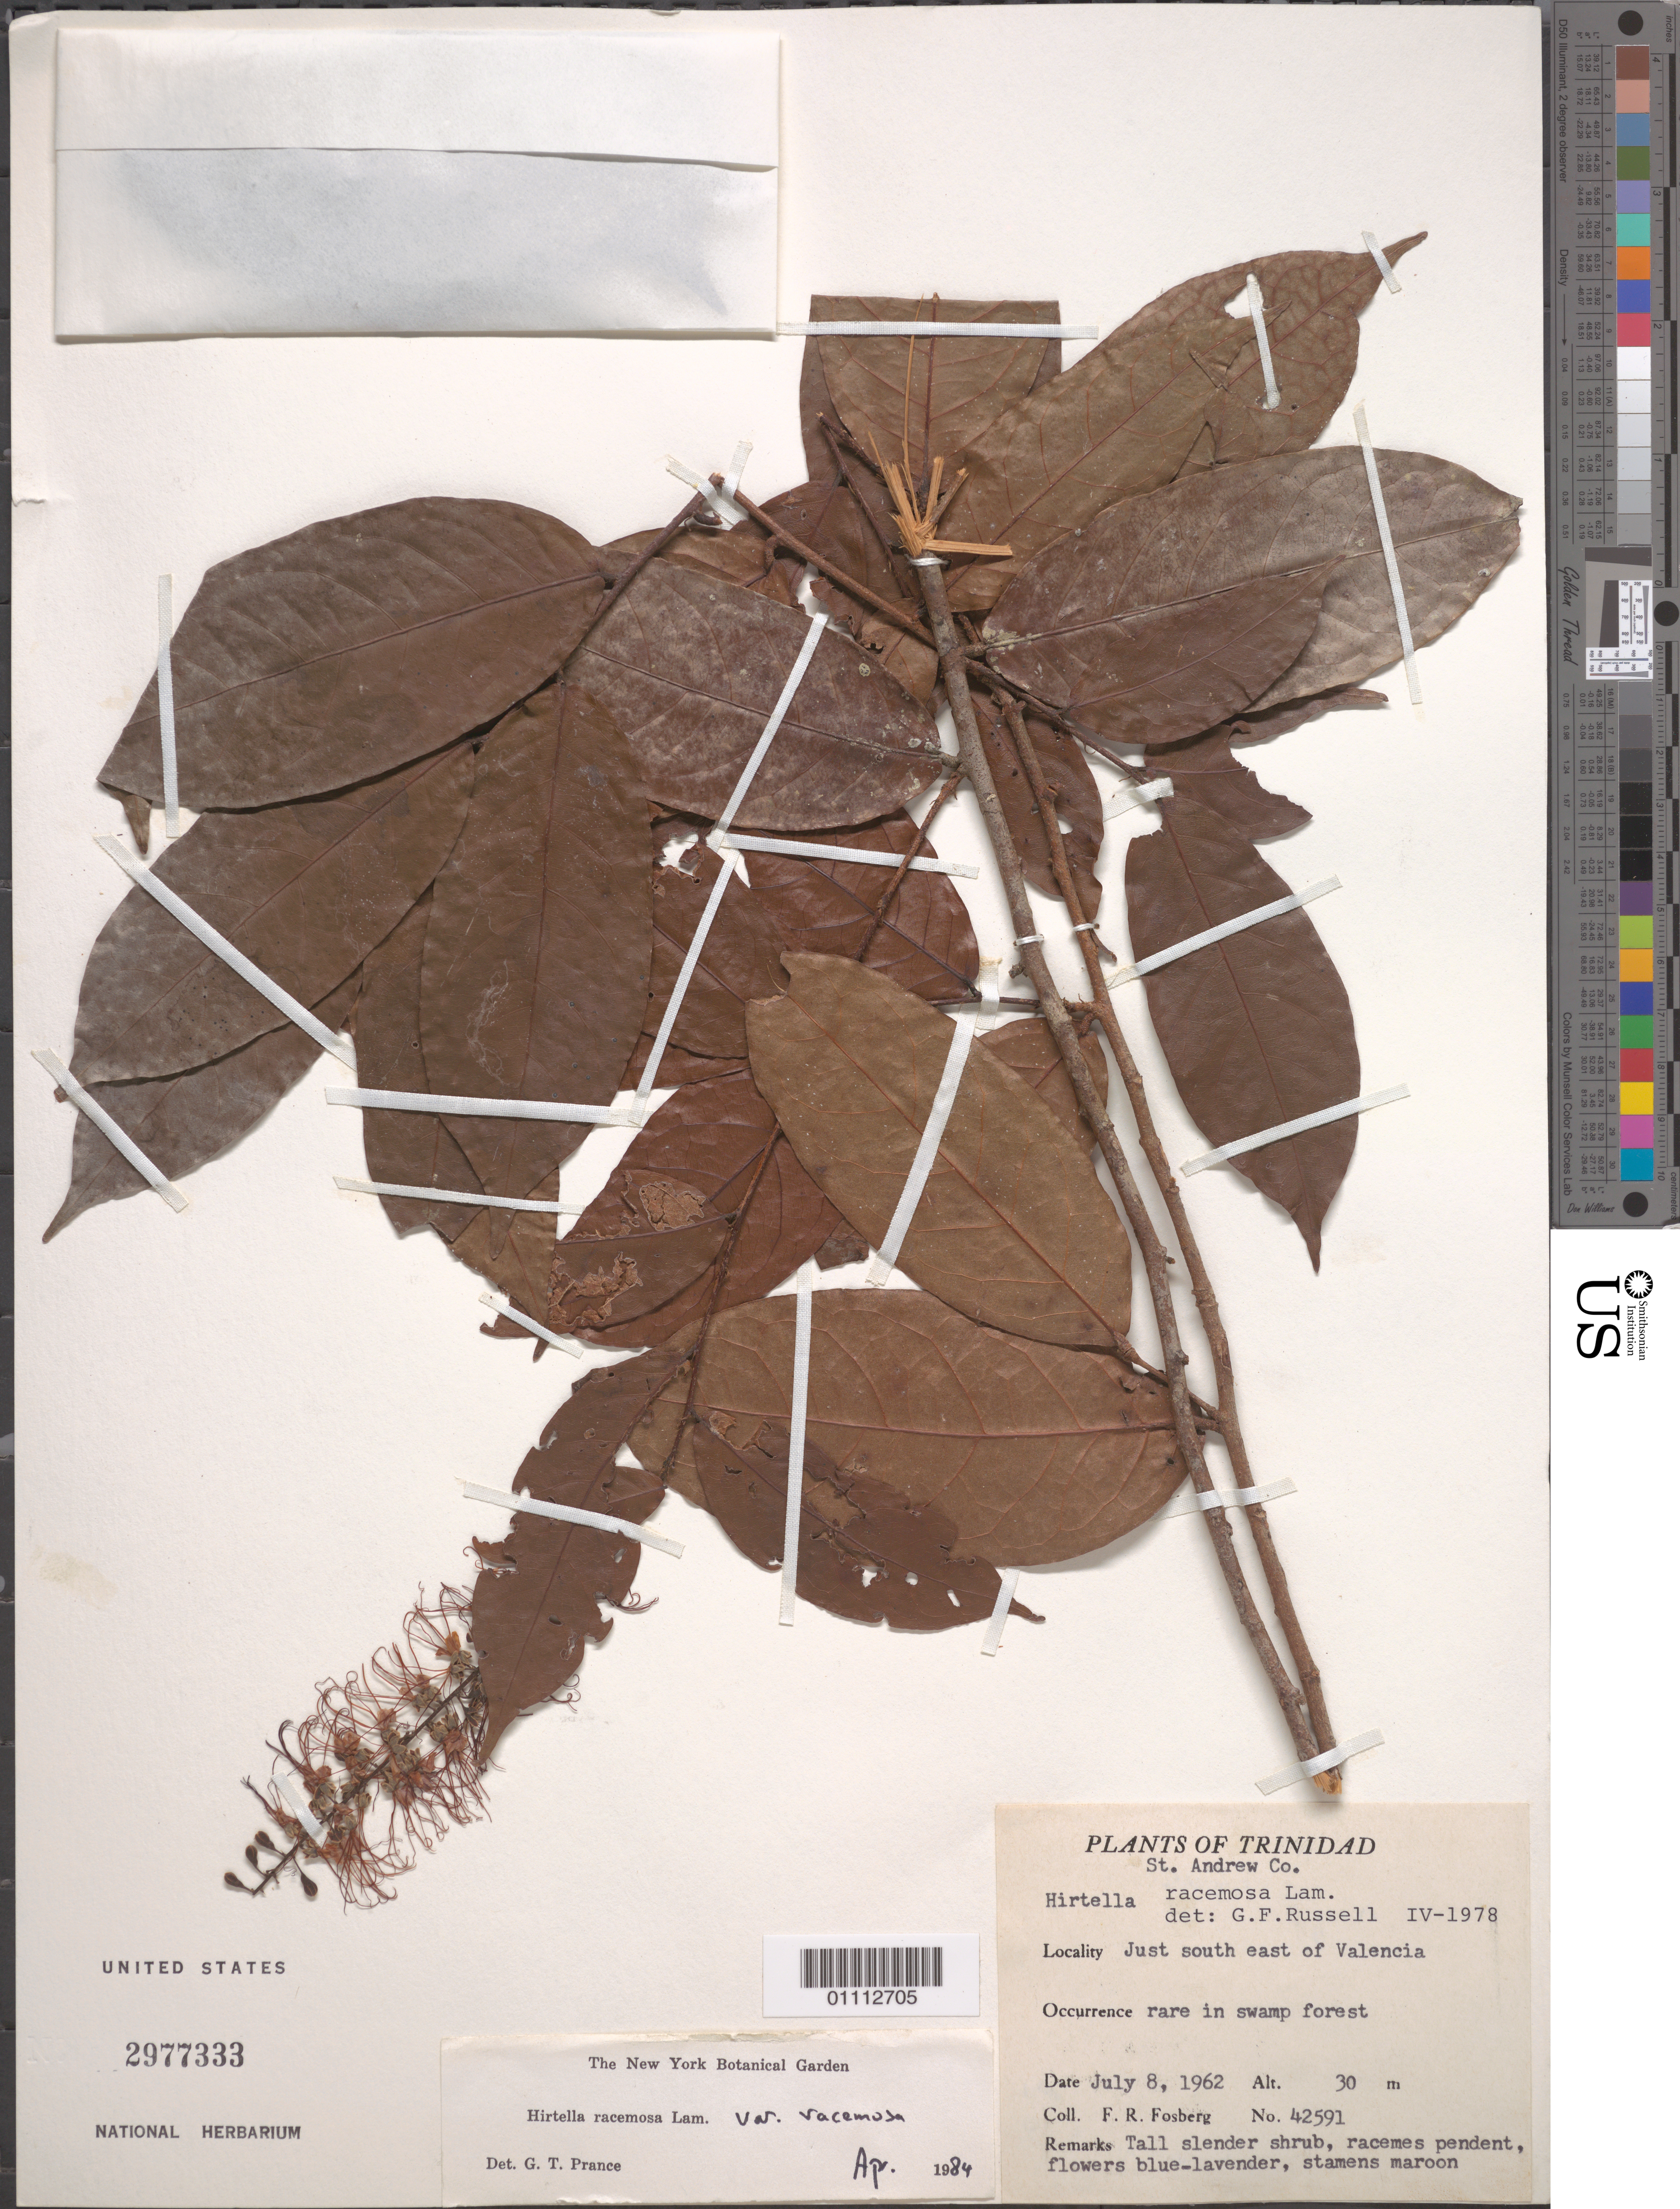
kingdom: Plantae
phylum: Tracheophyta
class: Magnoliopsida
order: Malpighiales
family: Chrysobalanaceae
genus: Hirtella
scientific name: Hirtella racemosa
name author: Lam.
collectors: F. R. Fosberg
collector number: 42591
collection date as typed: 08 Jul 1962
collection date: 1962-07-08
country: Trinidad and Tobago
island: Trinidad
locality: Just south east of Valencia.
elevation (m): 30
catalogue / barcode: US 2977333